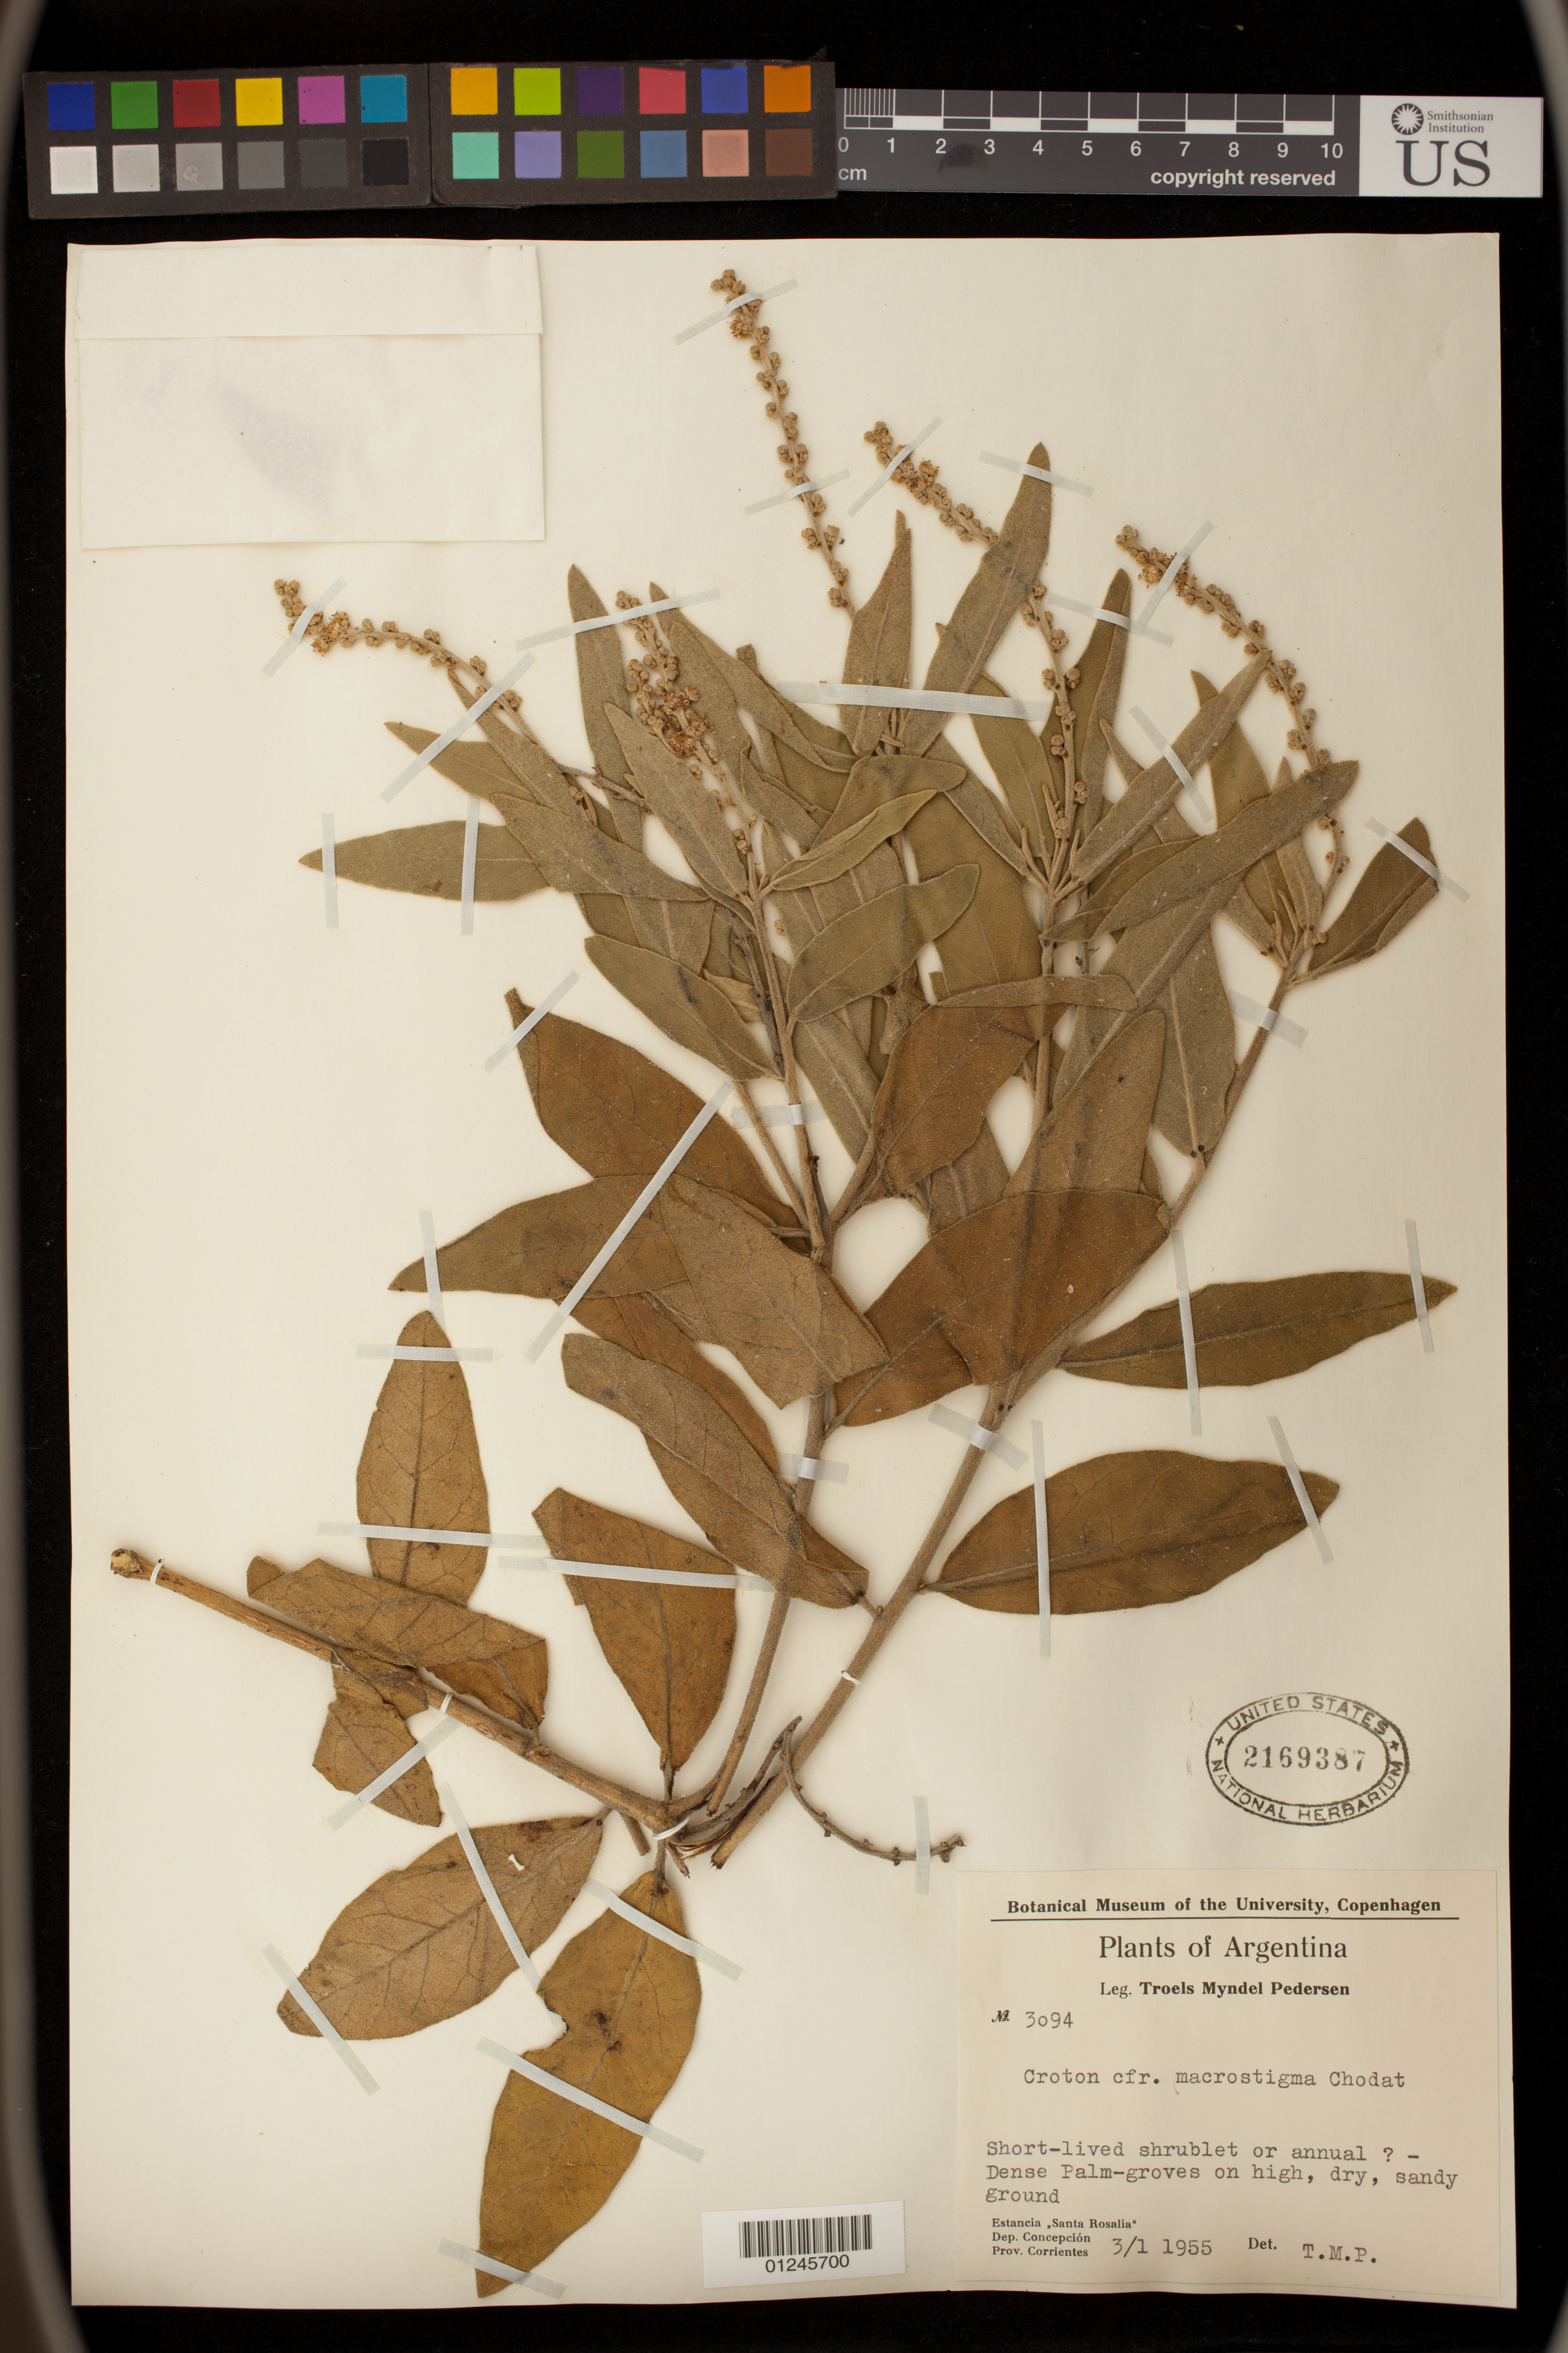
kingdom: Plantae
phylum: Tracheophyta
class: Magnoliopsida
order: Malpighiales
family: Euphorbiaceae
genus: Croton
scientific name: Croton macrostigma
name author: Chodat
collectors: T. M. Pedersen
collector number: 3094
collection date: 1955-01-03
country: Argentina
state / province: Corrientes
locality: Concepcion, Estancia Santa Rosalia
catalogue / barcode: US 2169387